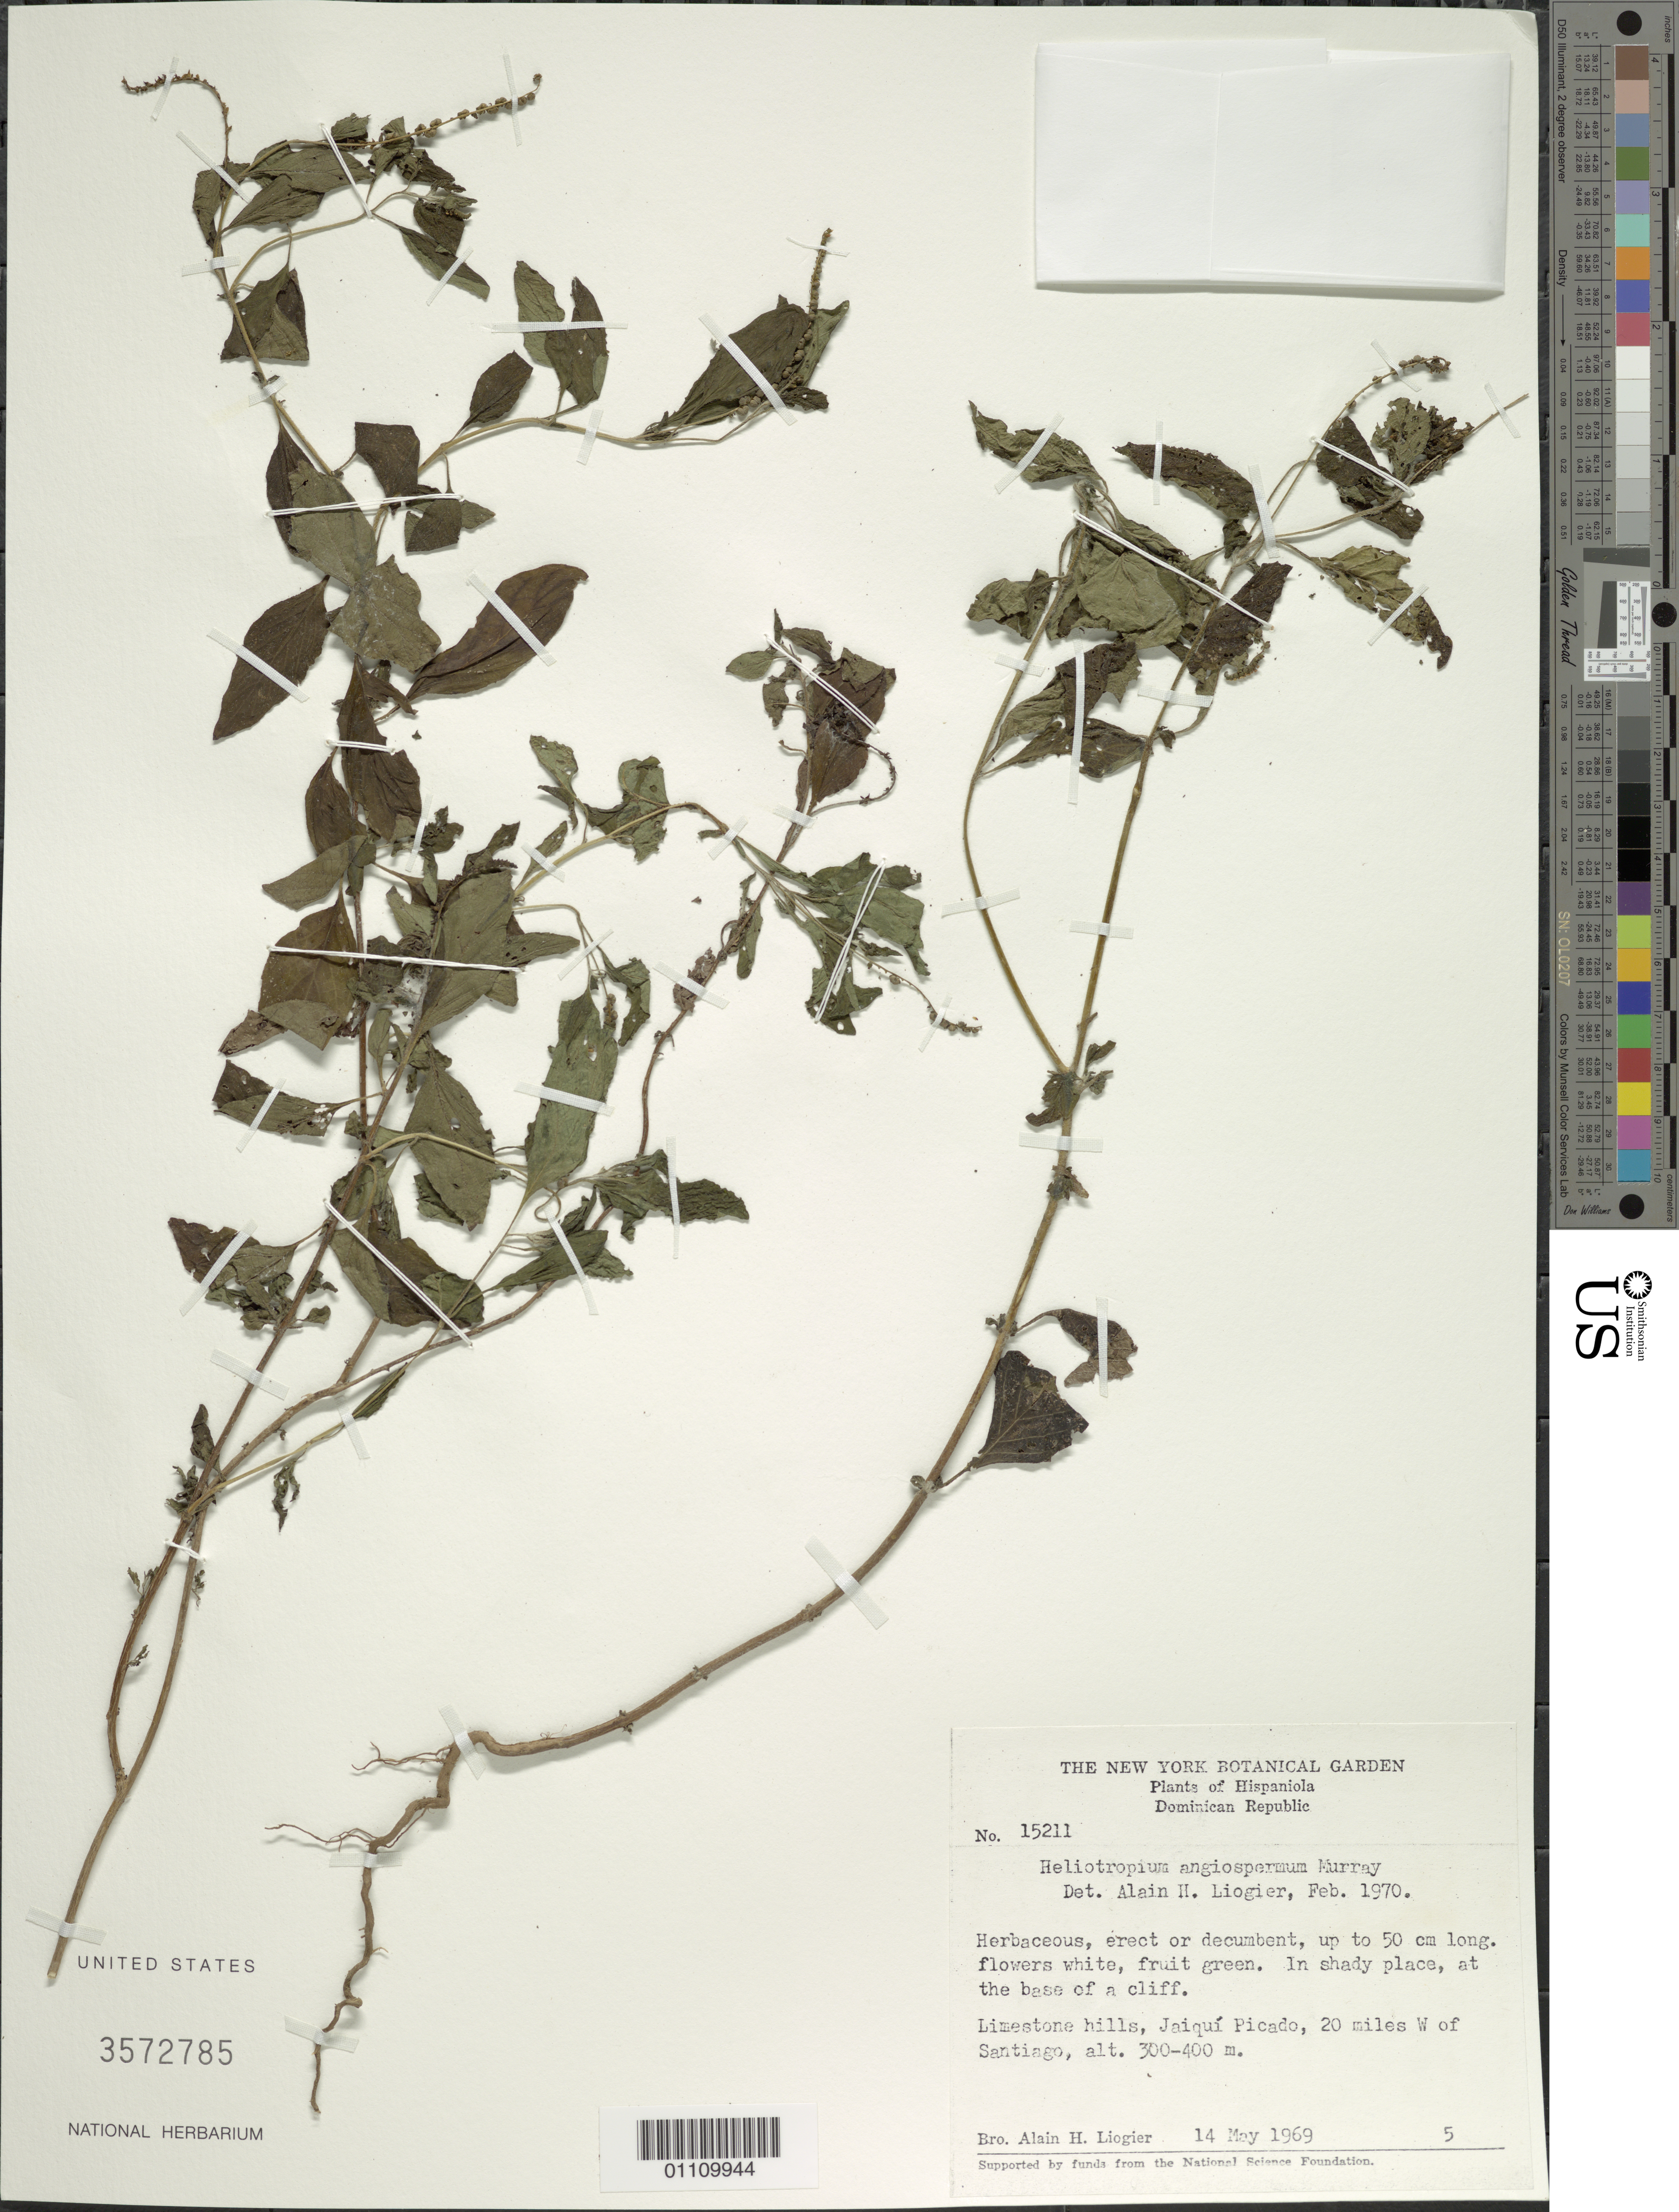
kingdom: Plantae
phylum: Tracheophyta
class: Magnoliopsida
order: Boraginales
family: Heliotropiaceae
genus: Heliotropium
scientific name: Heliotropium angiospermum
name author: Murray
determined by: Liogier, Alain H.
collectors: A. H. Liogier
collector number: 15211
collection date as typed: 14 May 1969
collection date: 1969-05-14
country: Dominican Republic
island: Hispaniola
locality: Jaiquí Picado, 20 miles W of Santiago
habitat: Limestone hills; in shady place at the base of a cliff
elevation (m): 300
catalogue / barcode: US 3572785